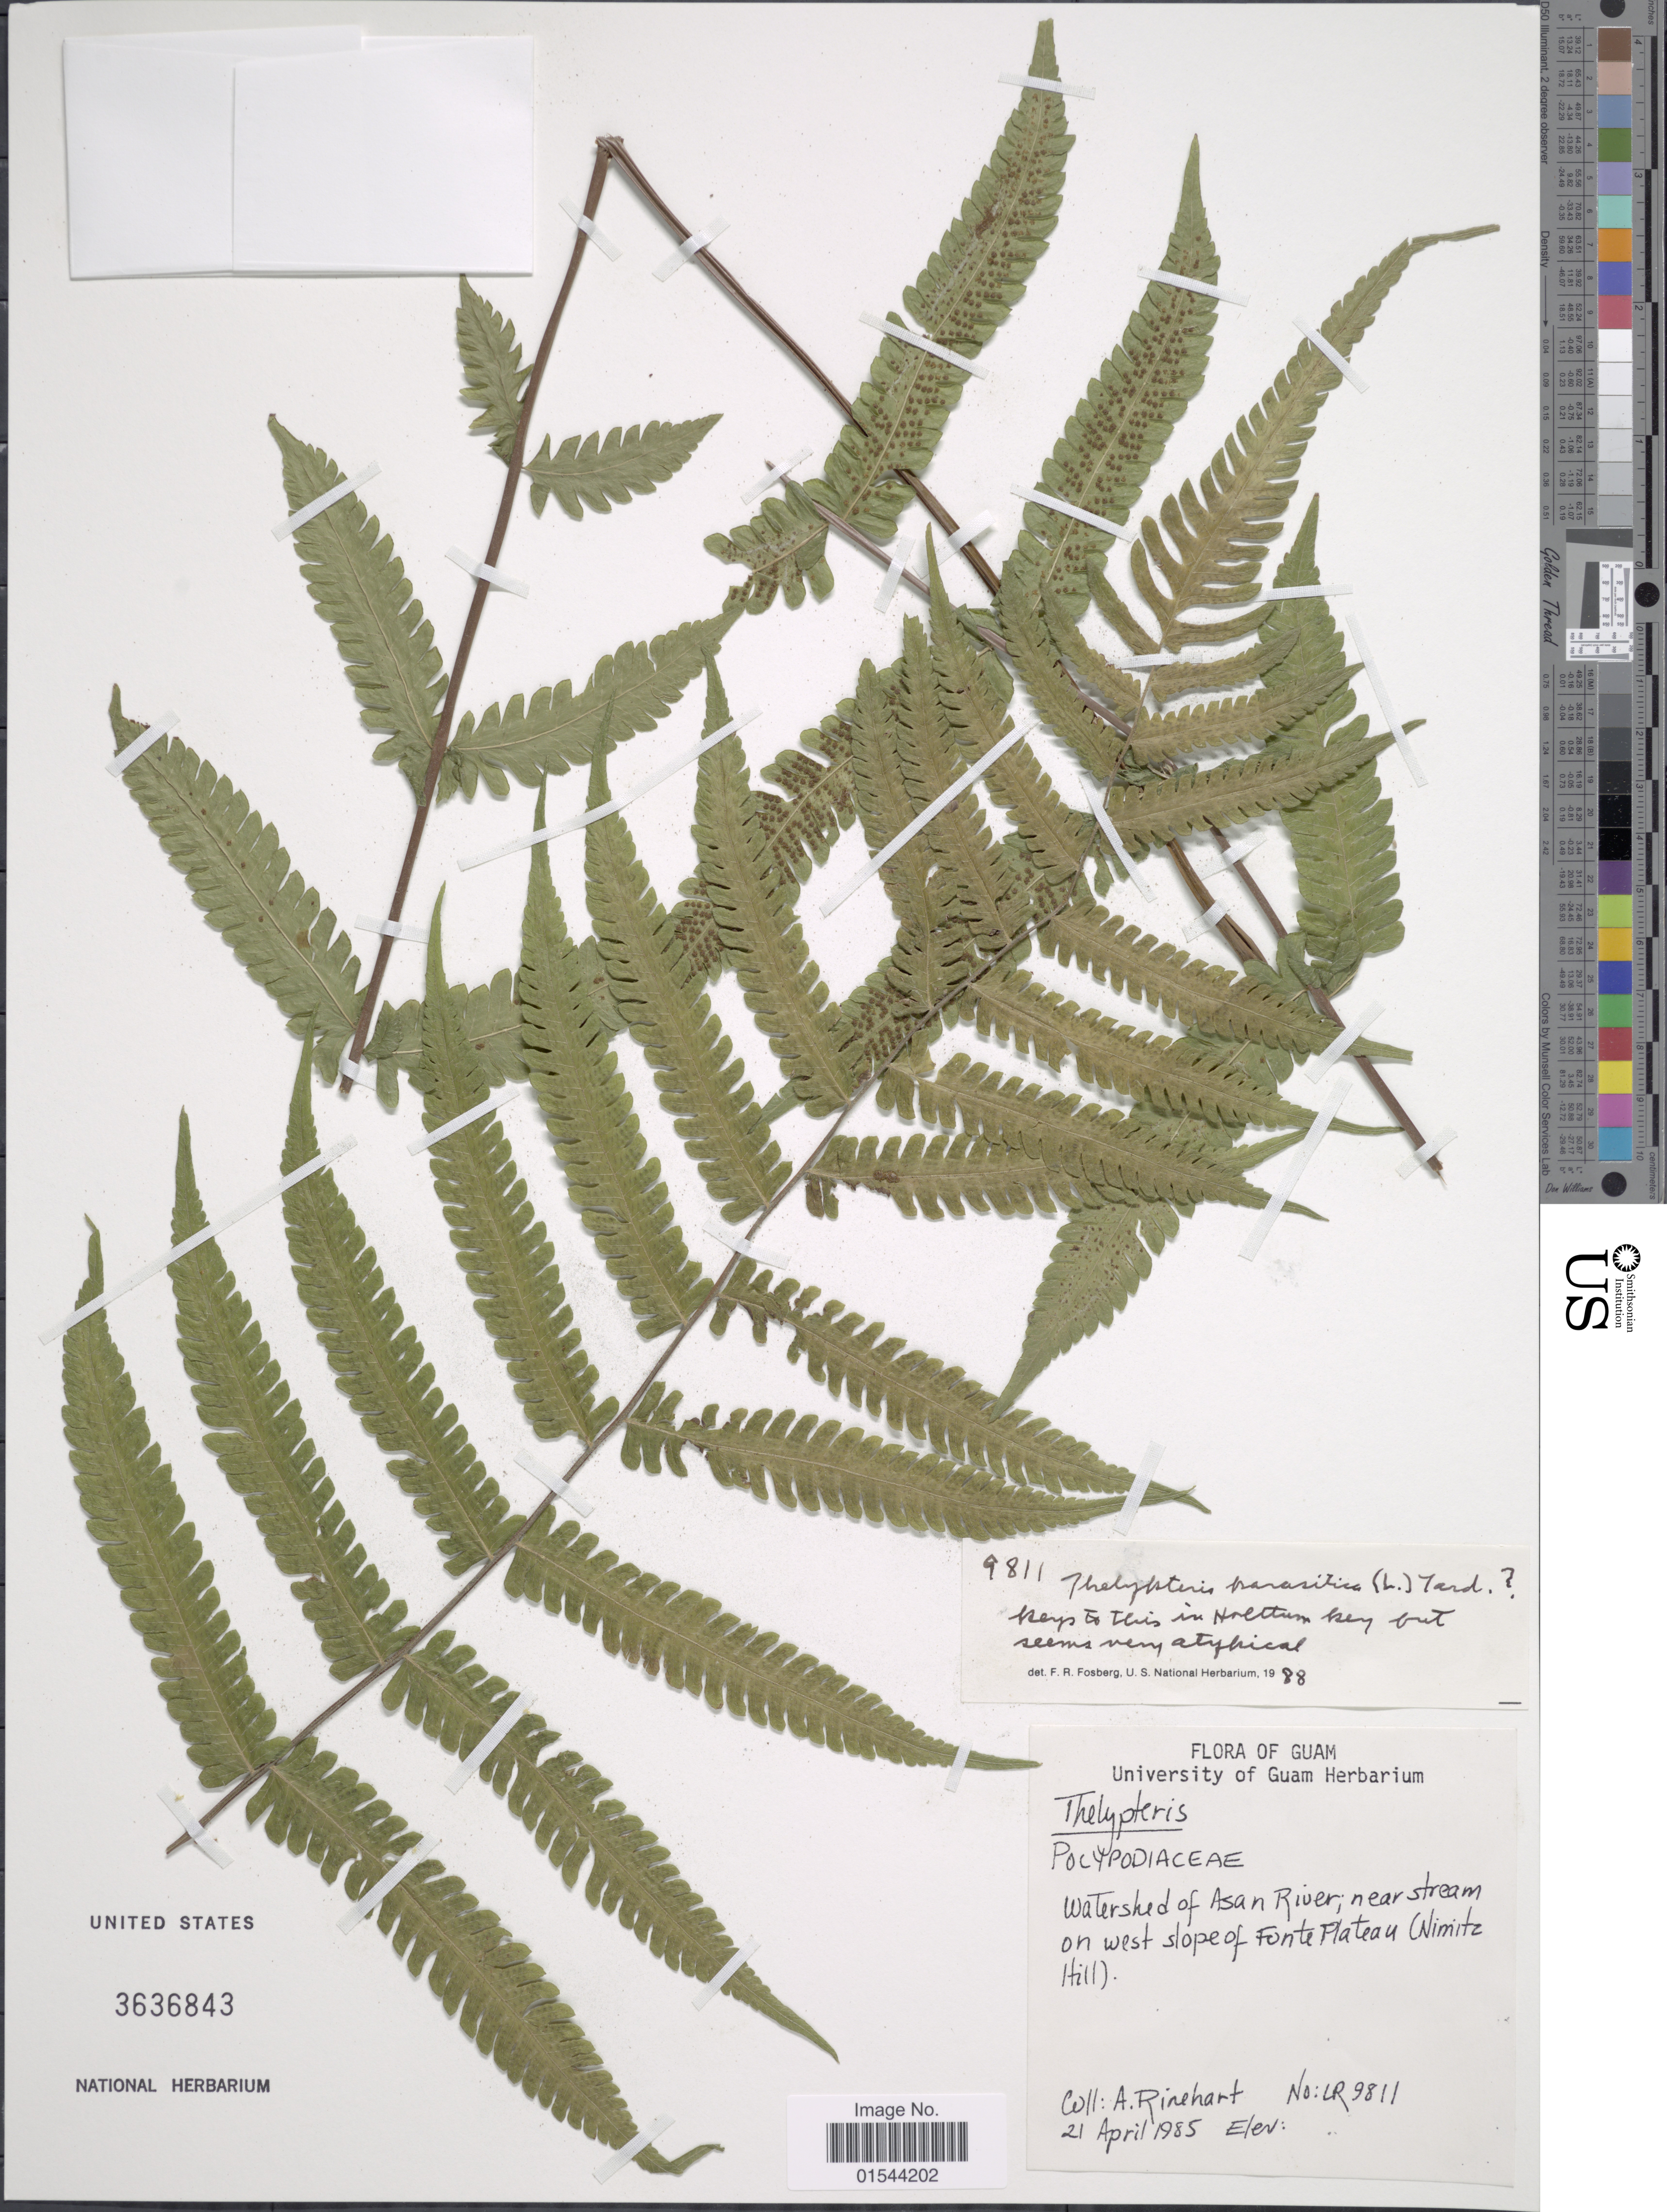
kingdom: Plantae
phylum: Tracheophyta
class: Polypodiopsida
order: Polypodiales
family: Thelypteridaceae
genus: Christella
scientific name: Christella parasitica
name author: (L.) H. Lév.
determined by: Wagner, W. L., (BOT), Smithsonian Institution - National Museum of Natural History (UNITED STATES)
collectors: A. Rinehart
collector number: LR9811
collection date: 1985-04-21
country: Guam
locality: Watershed of Asan River; near stream on west slope of Fonte Plateau (Nimitz Hill)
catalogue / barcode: US 3636843